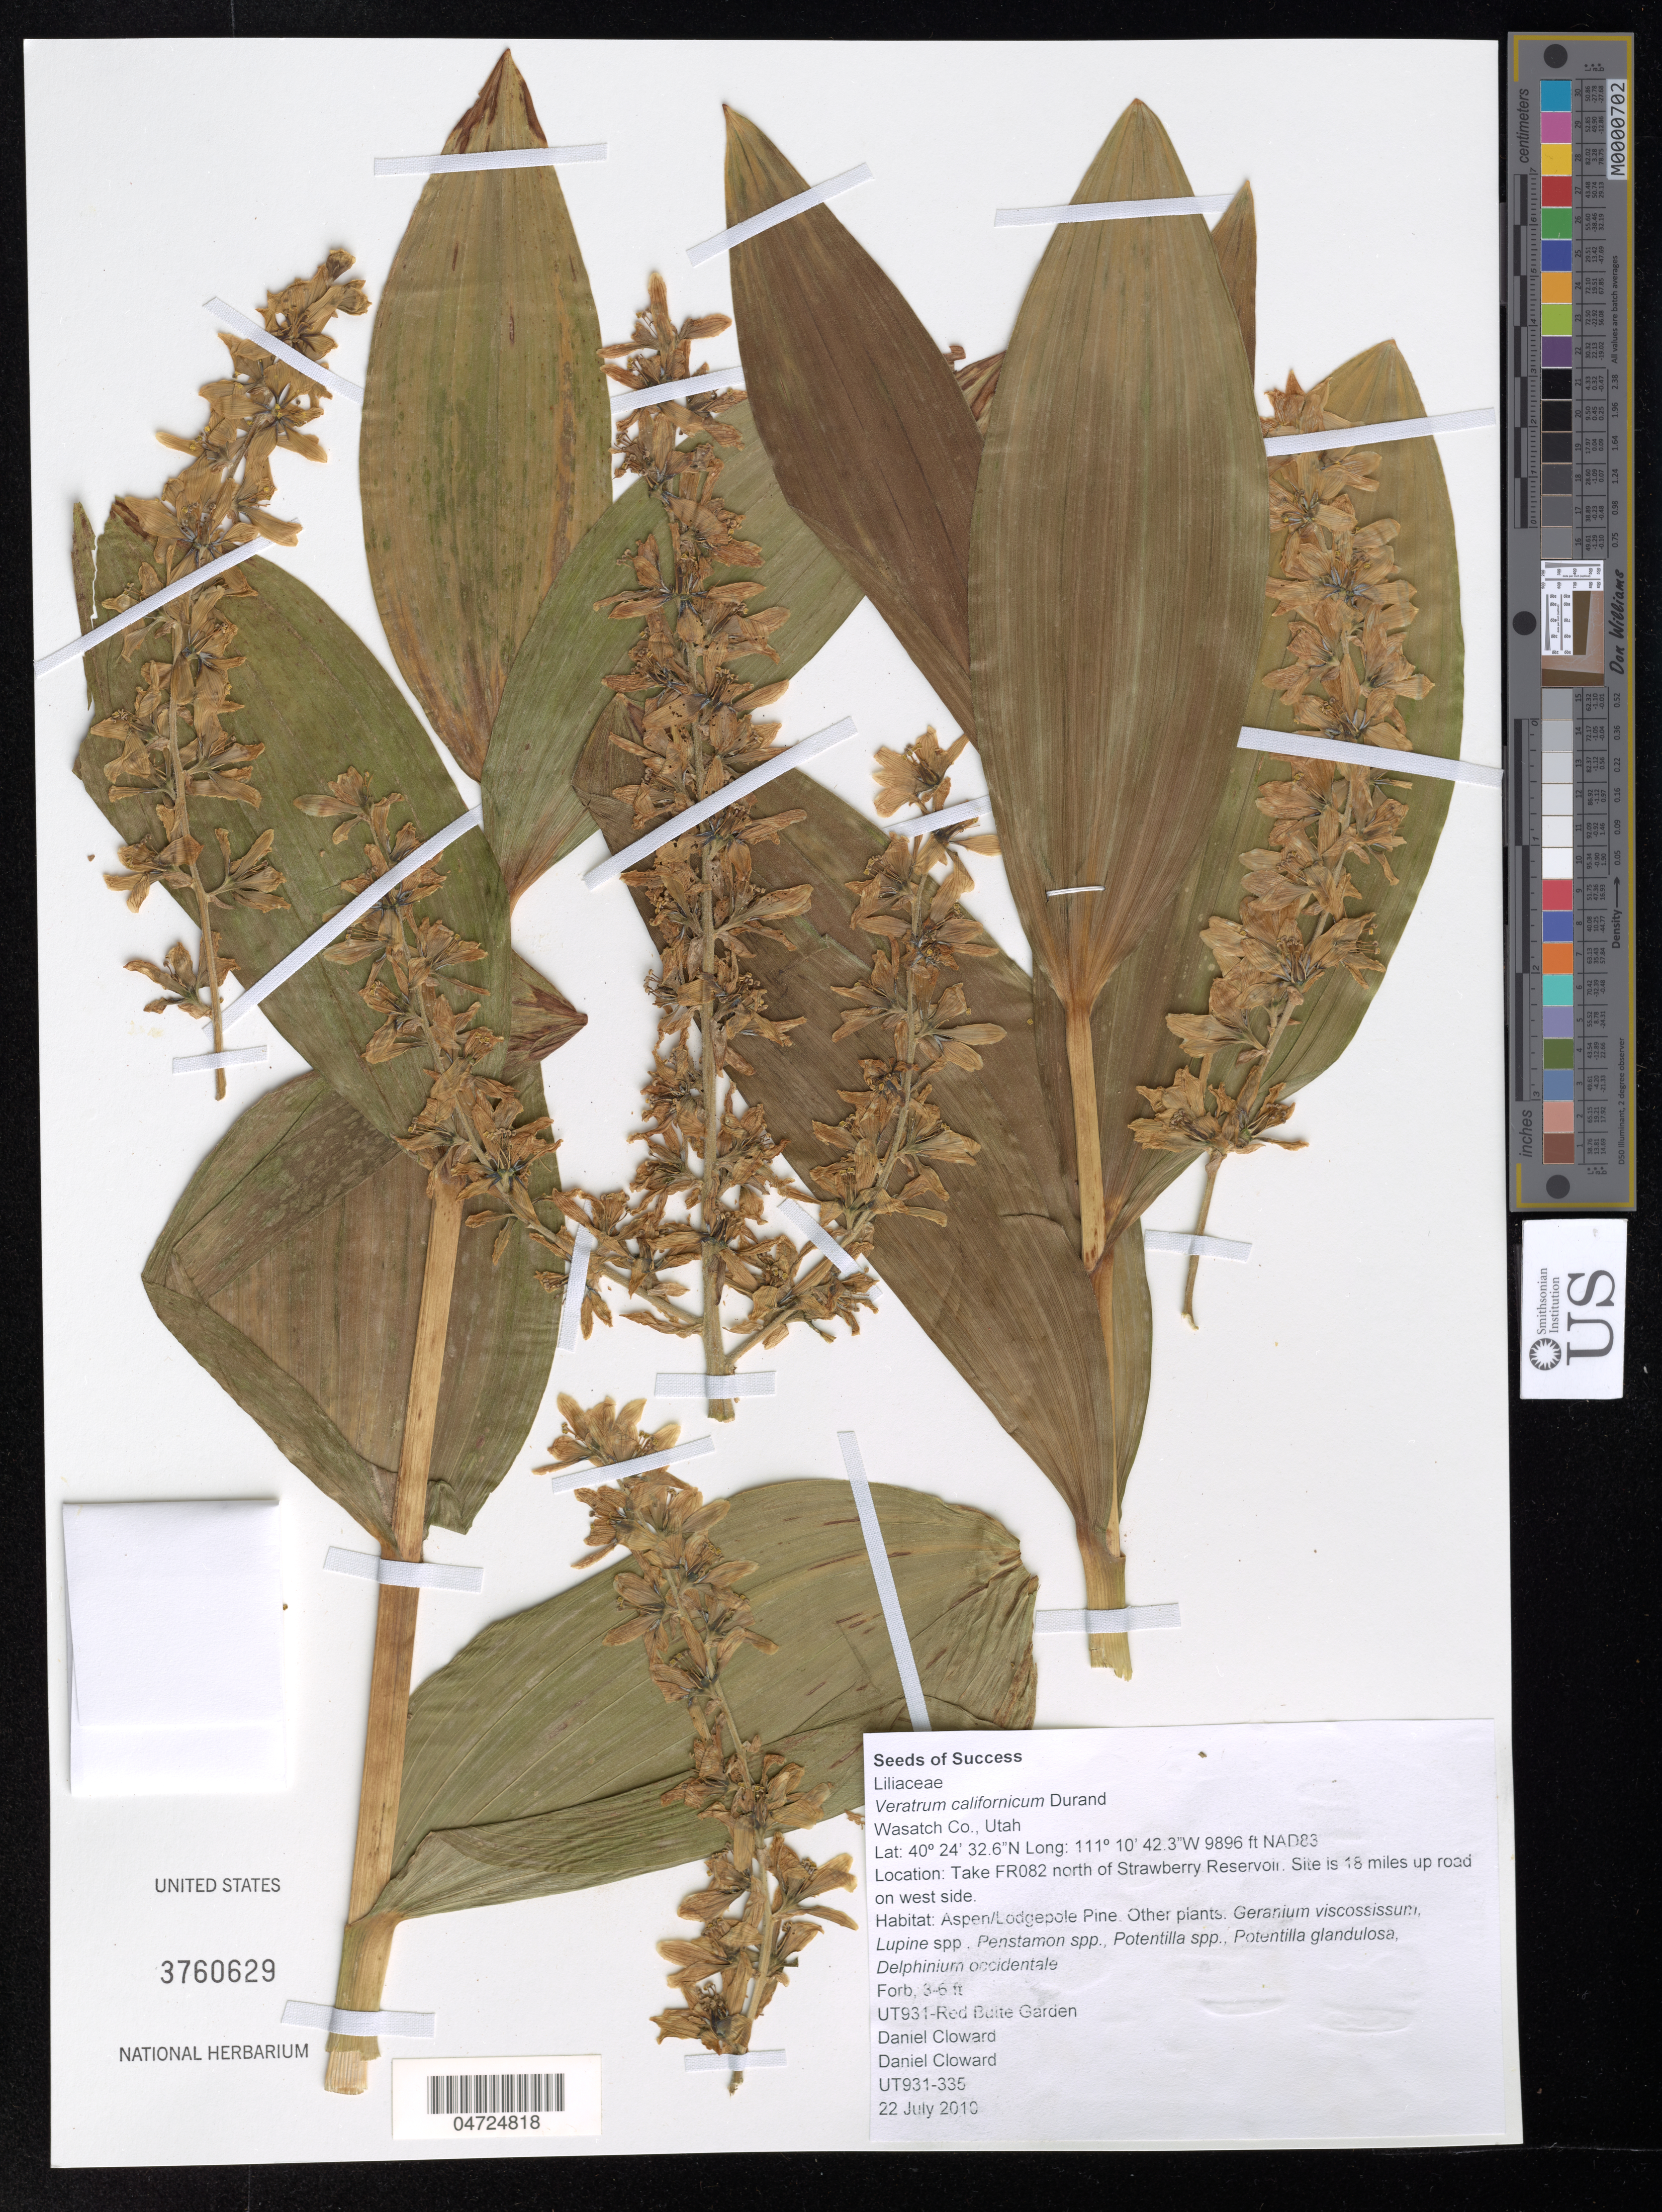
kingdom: Plantae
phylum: Tracheophyta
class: Liliopsida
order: Liliales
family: Melanthiaceae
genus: Veratrum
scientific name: Veratrum californicum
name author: Durand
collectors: D. Cloward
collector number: UT931-335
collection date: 2010-07-22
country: United States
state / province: Utah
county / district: Wasatch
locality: Wasatch Co. Take FR082 north of Strawberry Reservoir. Site is 18 miles up road on west side. NAD83. Red Butte Garden.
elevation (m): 3016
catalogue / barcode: US 3760629